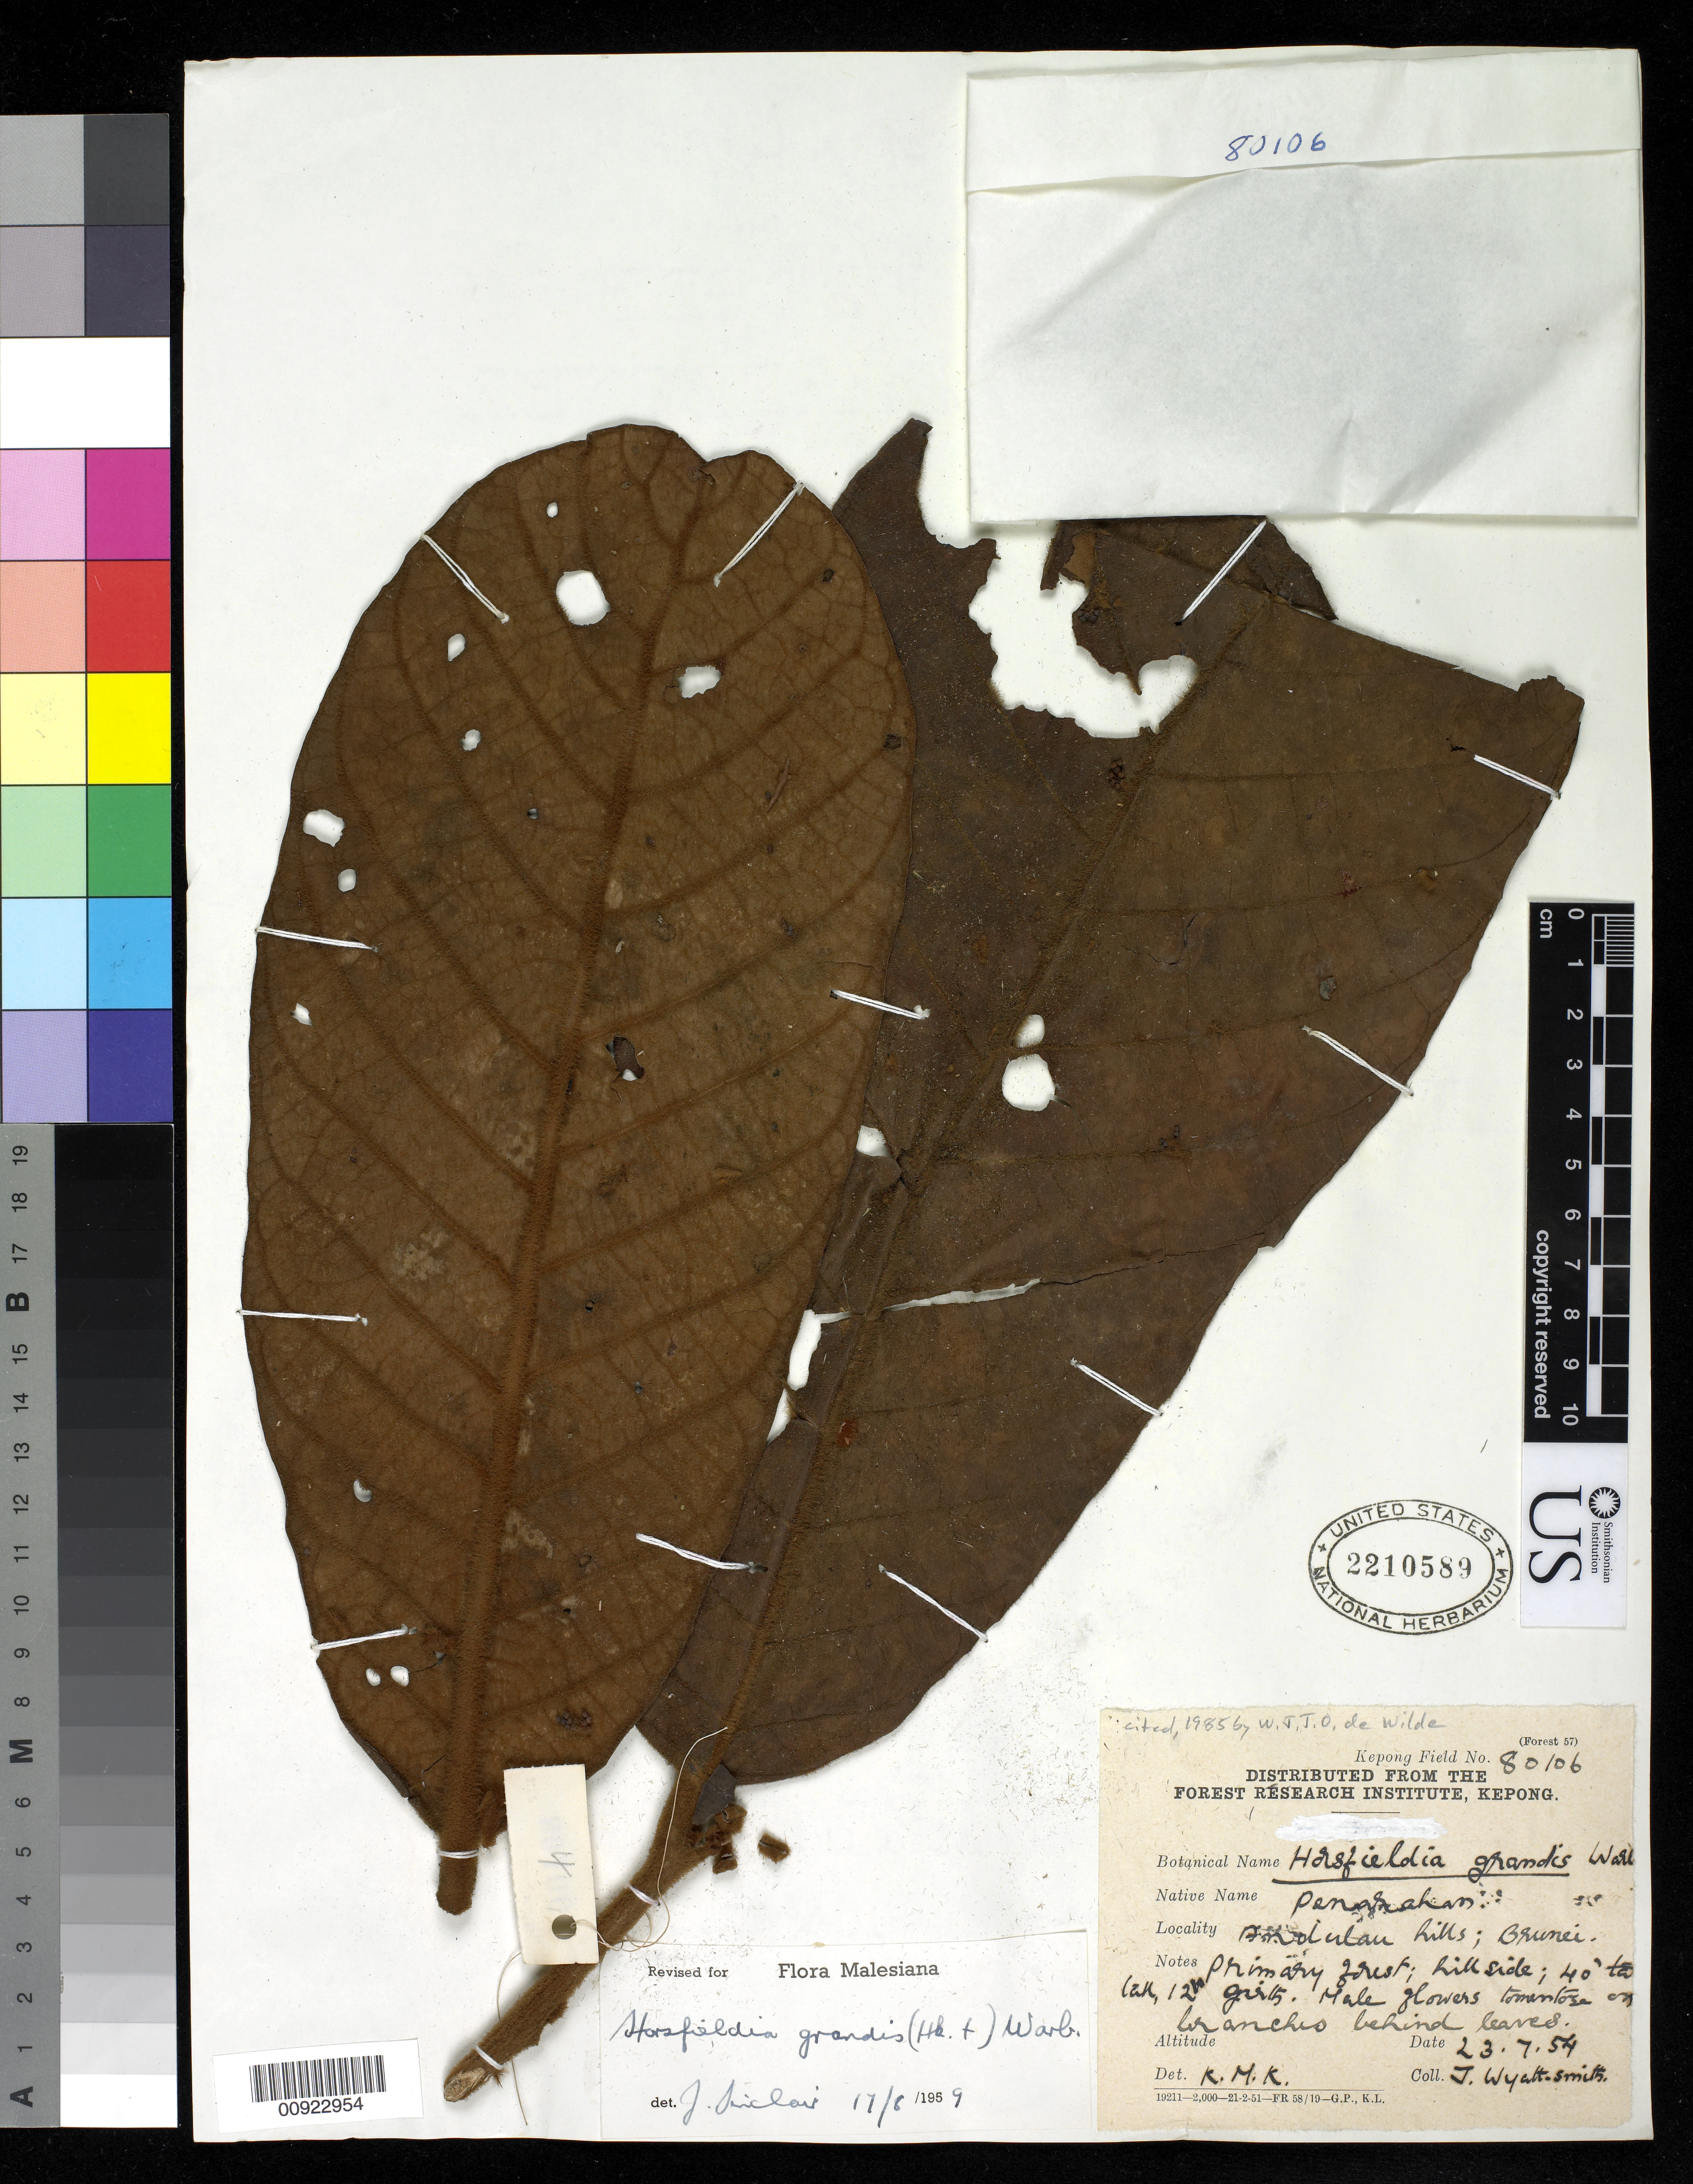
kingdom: Plantae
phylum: Tracheophyta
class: Magnoliopsida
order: Magnoliales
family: Myristicaceae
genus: Horsfieldia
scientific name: Horsfieldia grandis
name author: Hook. f.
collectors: J. Wyatt-Smith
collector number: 80106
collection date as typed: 23 Jul 1954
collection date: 1954-07-23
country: Indonesia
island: Borneo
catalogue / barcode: US 2210589